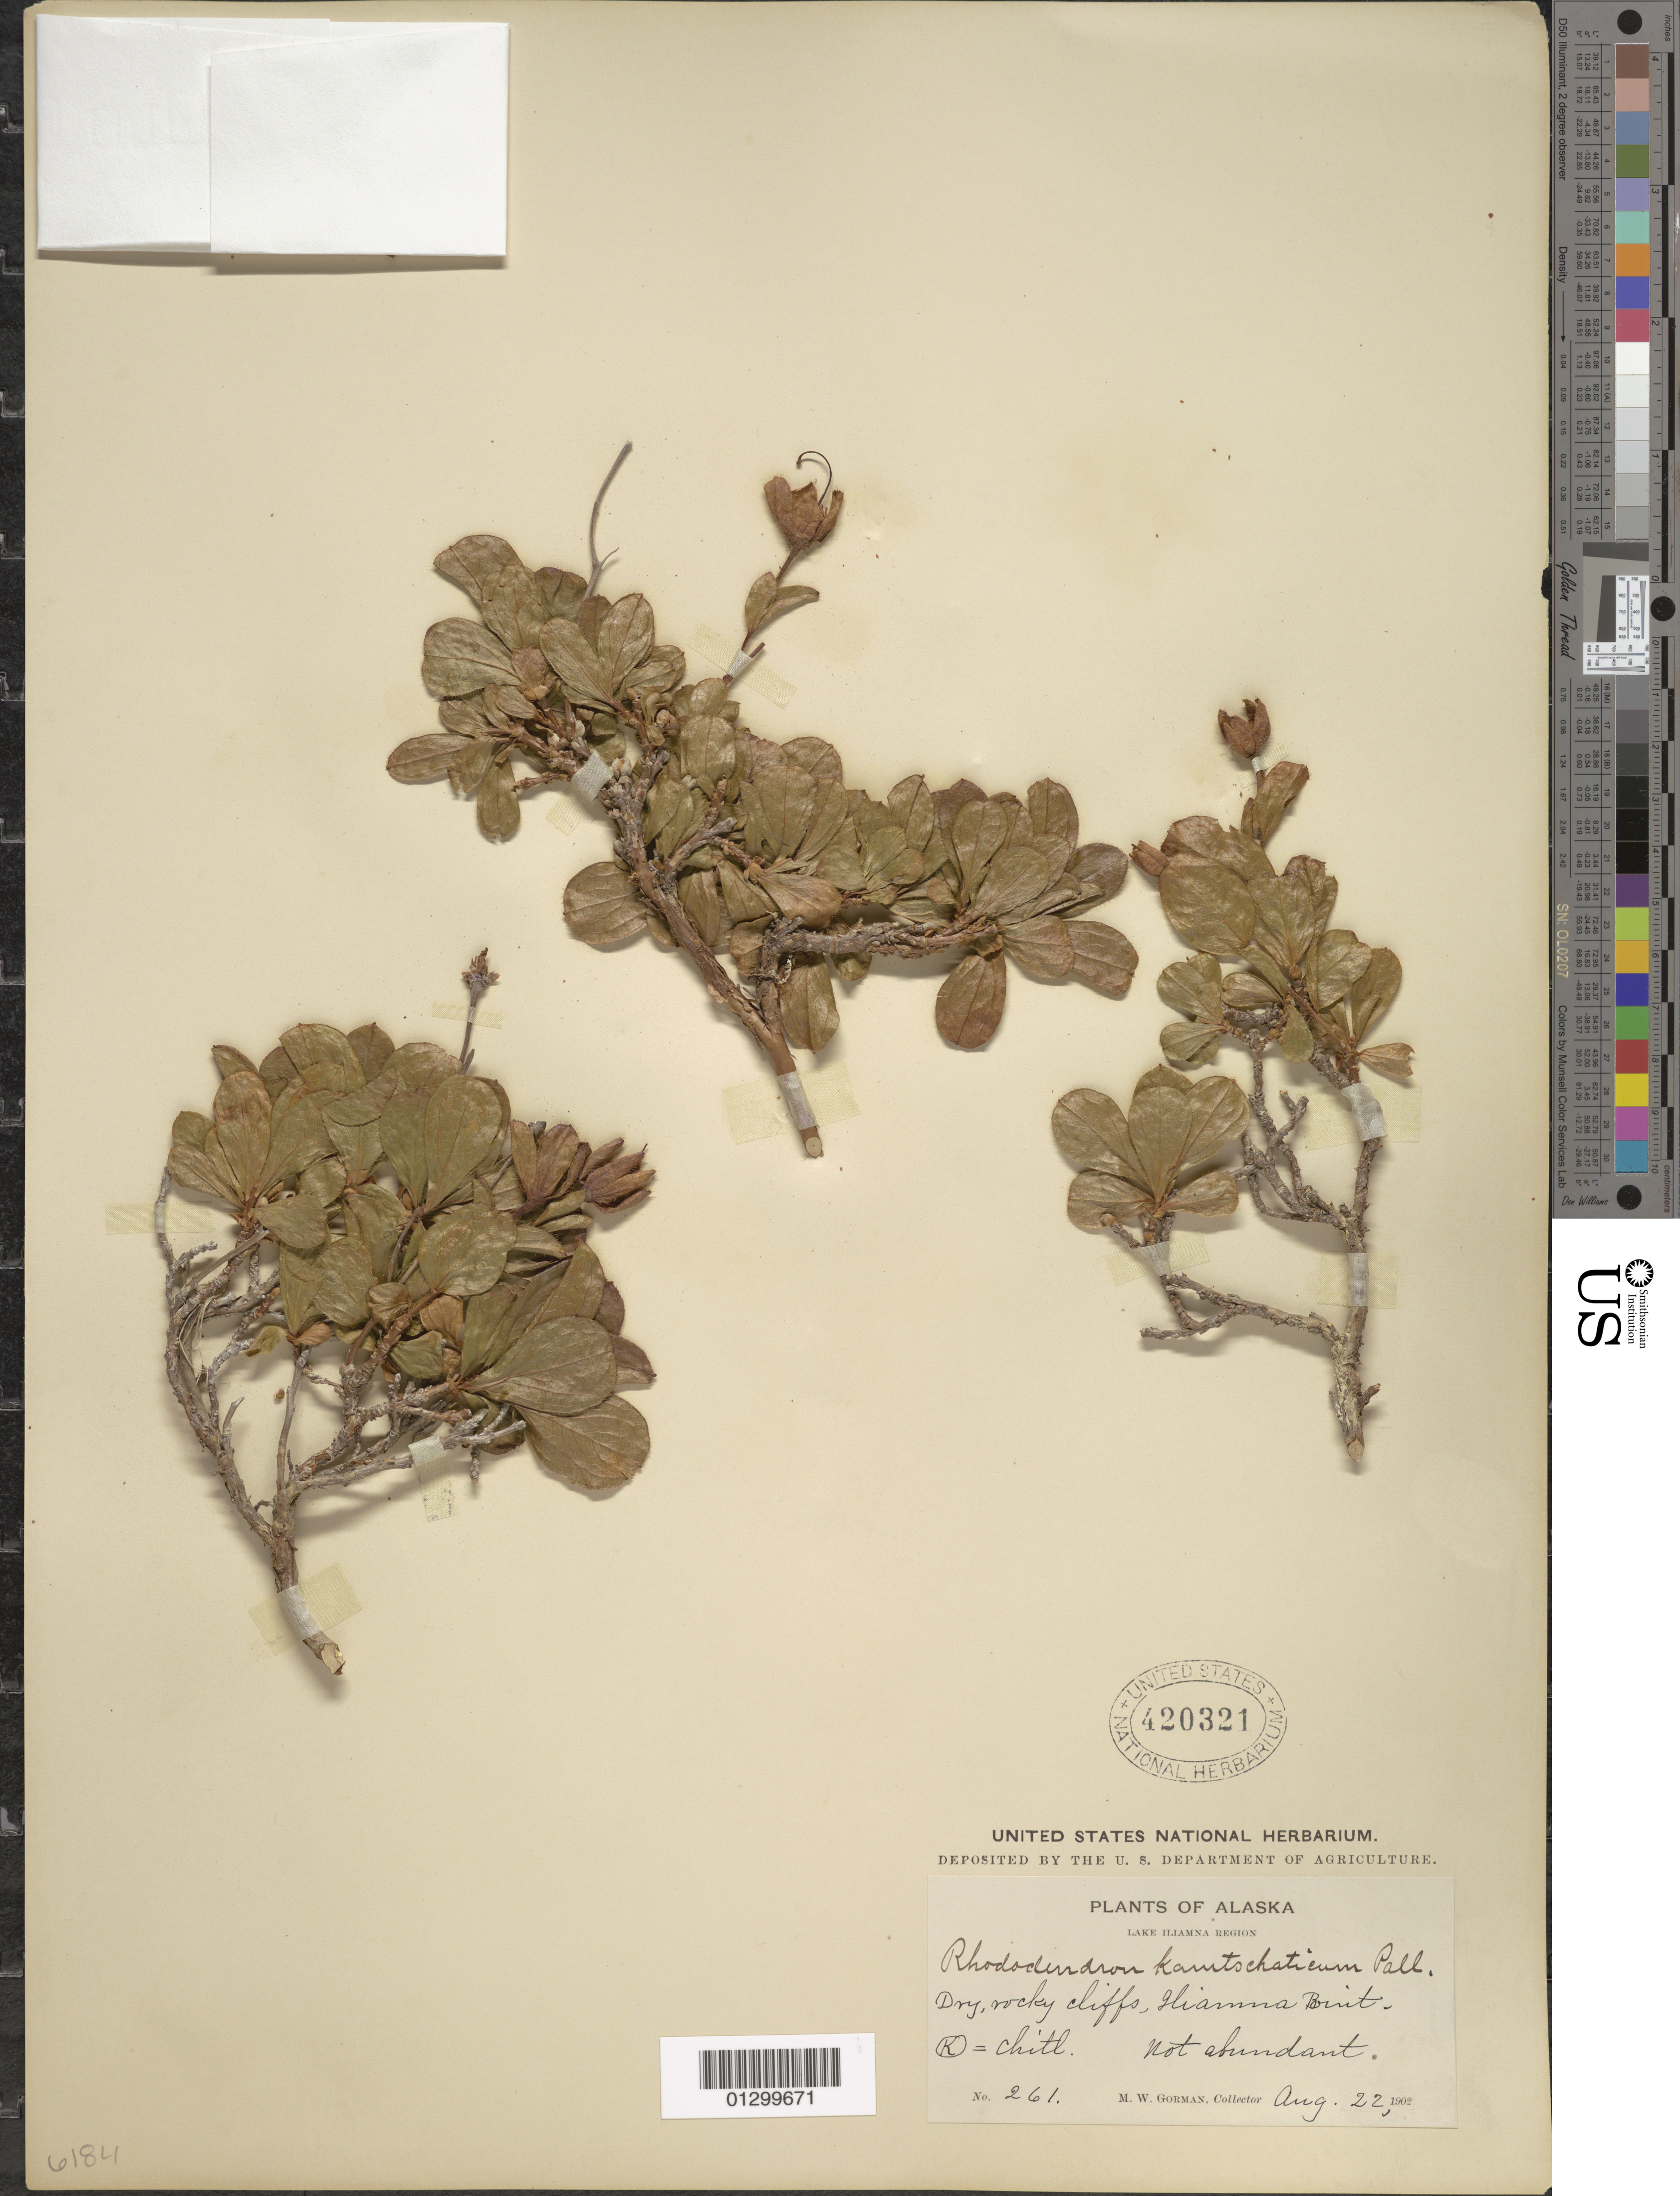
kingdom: Plantae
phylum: Tracheophyta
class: Magnoliopsida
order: Ericales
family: Ericaceae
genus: Rhododendron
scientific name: Rhododendron kamtschaticum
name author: Pall.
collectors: M. W. Gorman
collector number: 261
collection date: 1899-08-22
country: United States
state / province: Alaska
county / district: Lake and Peninsula Borough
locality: Iliamna Point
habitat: Dry, rocky cliffs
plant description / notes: Not abundant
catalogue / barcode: US 420321